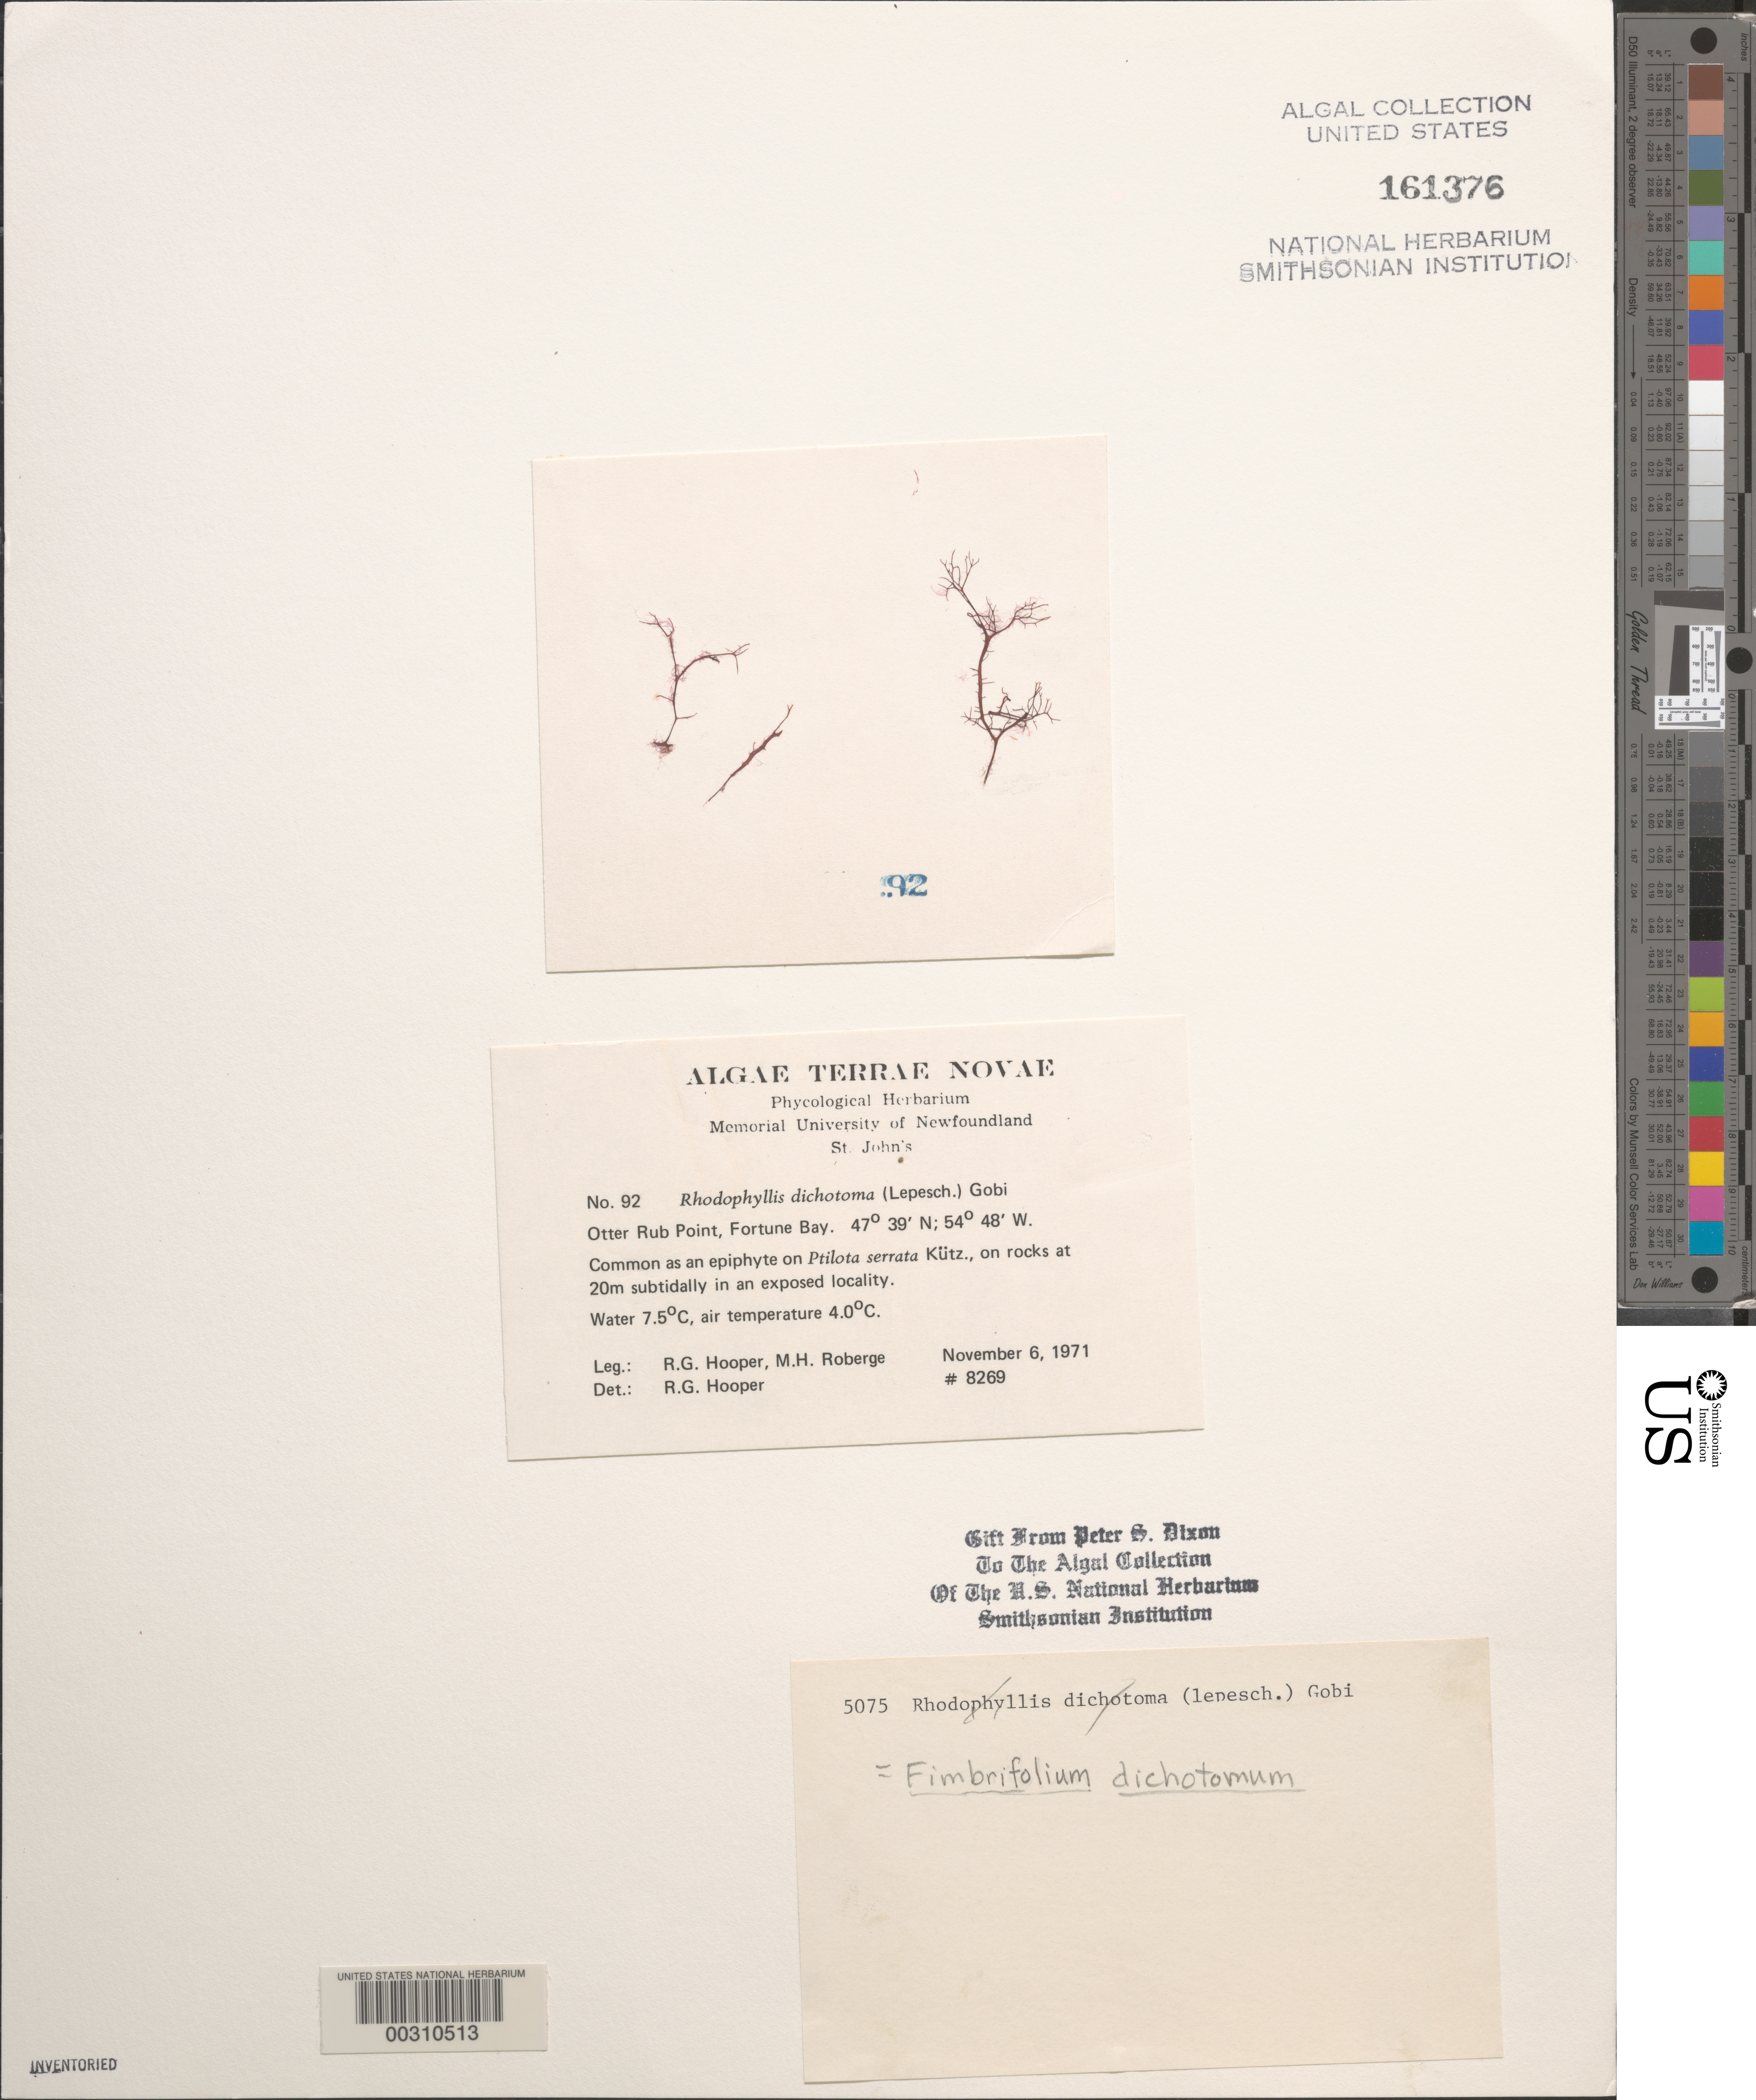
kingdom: Plantae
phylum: Rhodophyta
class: Florideophyceae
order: Gigartinales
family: Cystocloniaceae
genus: Fimbrifolium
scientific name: Fimbrifolium dichotomum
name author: (Lepechin) Hansen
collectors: R. G. Hooper & M. Roberge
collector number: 8269 & PSD 5075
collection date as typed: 06 Nov 1971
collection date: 1971-11-06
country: Canada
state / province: Newfoundland and Labrador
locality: Otter Rub Point, Fortune Bay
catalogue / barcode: US 161376